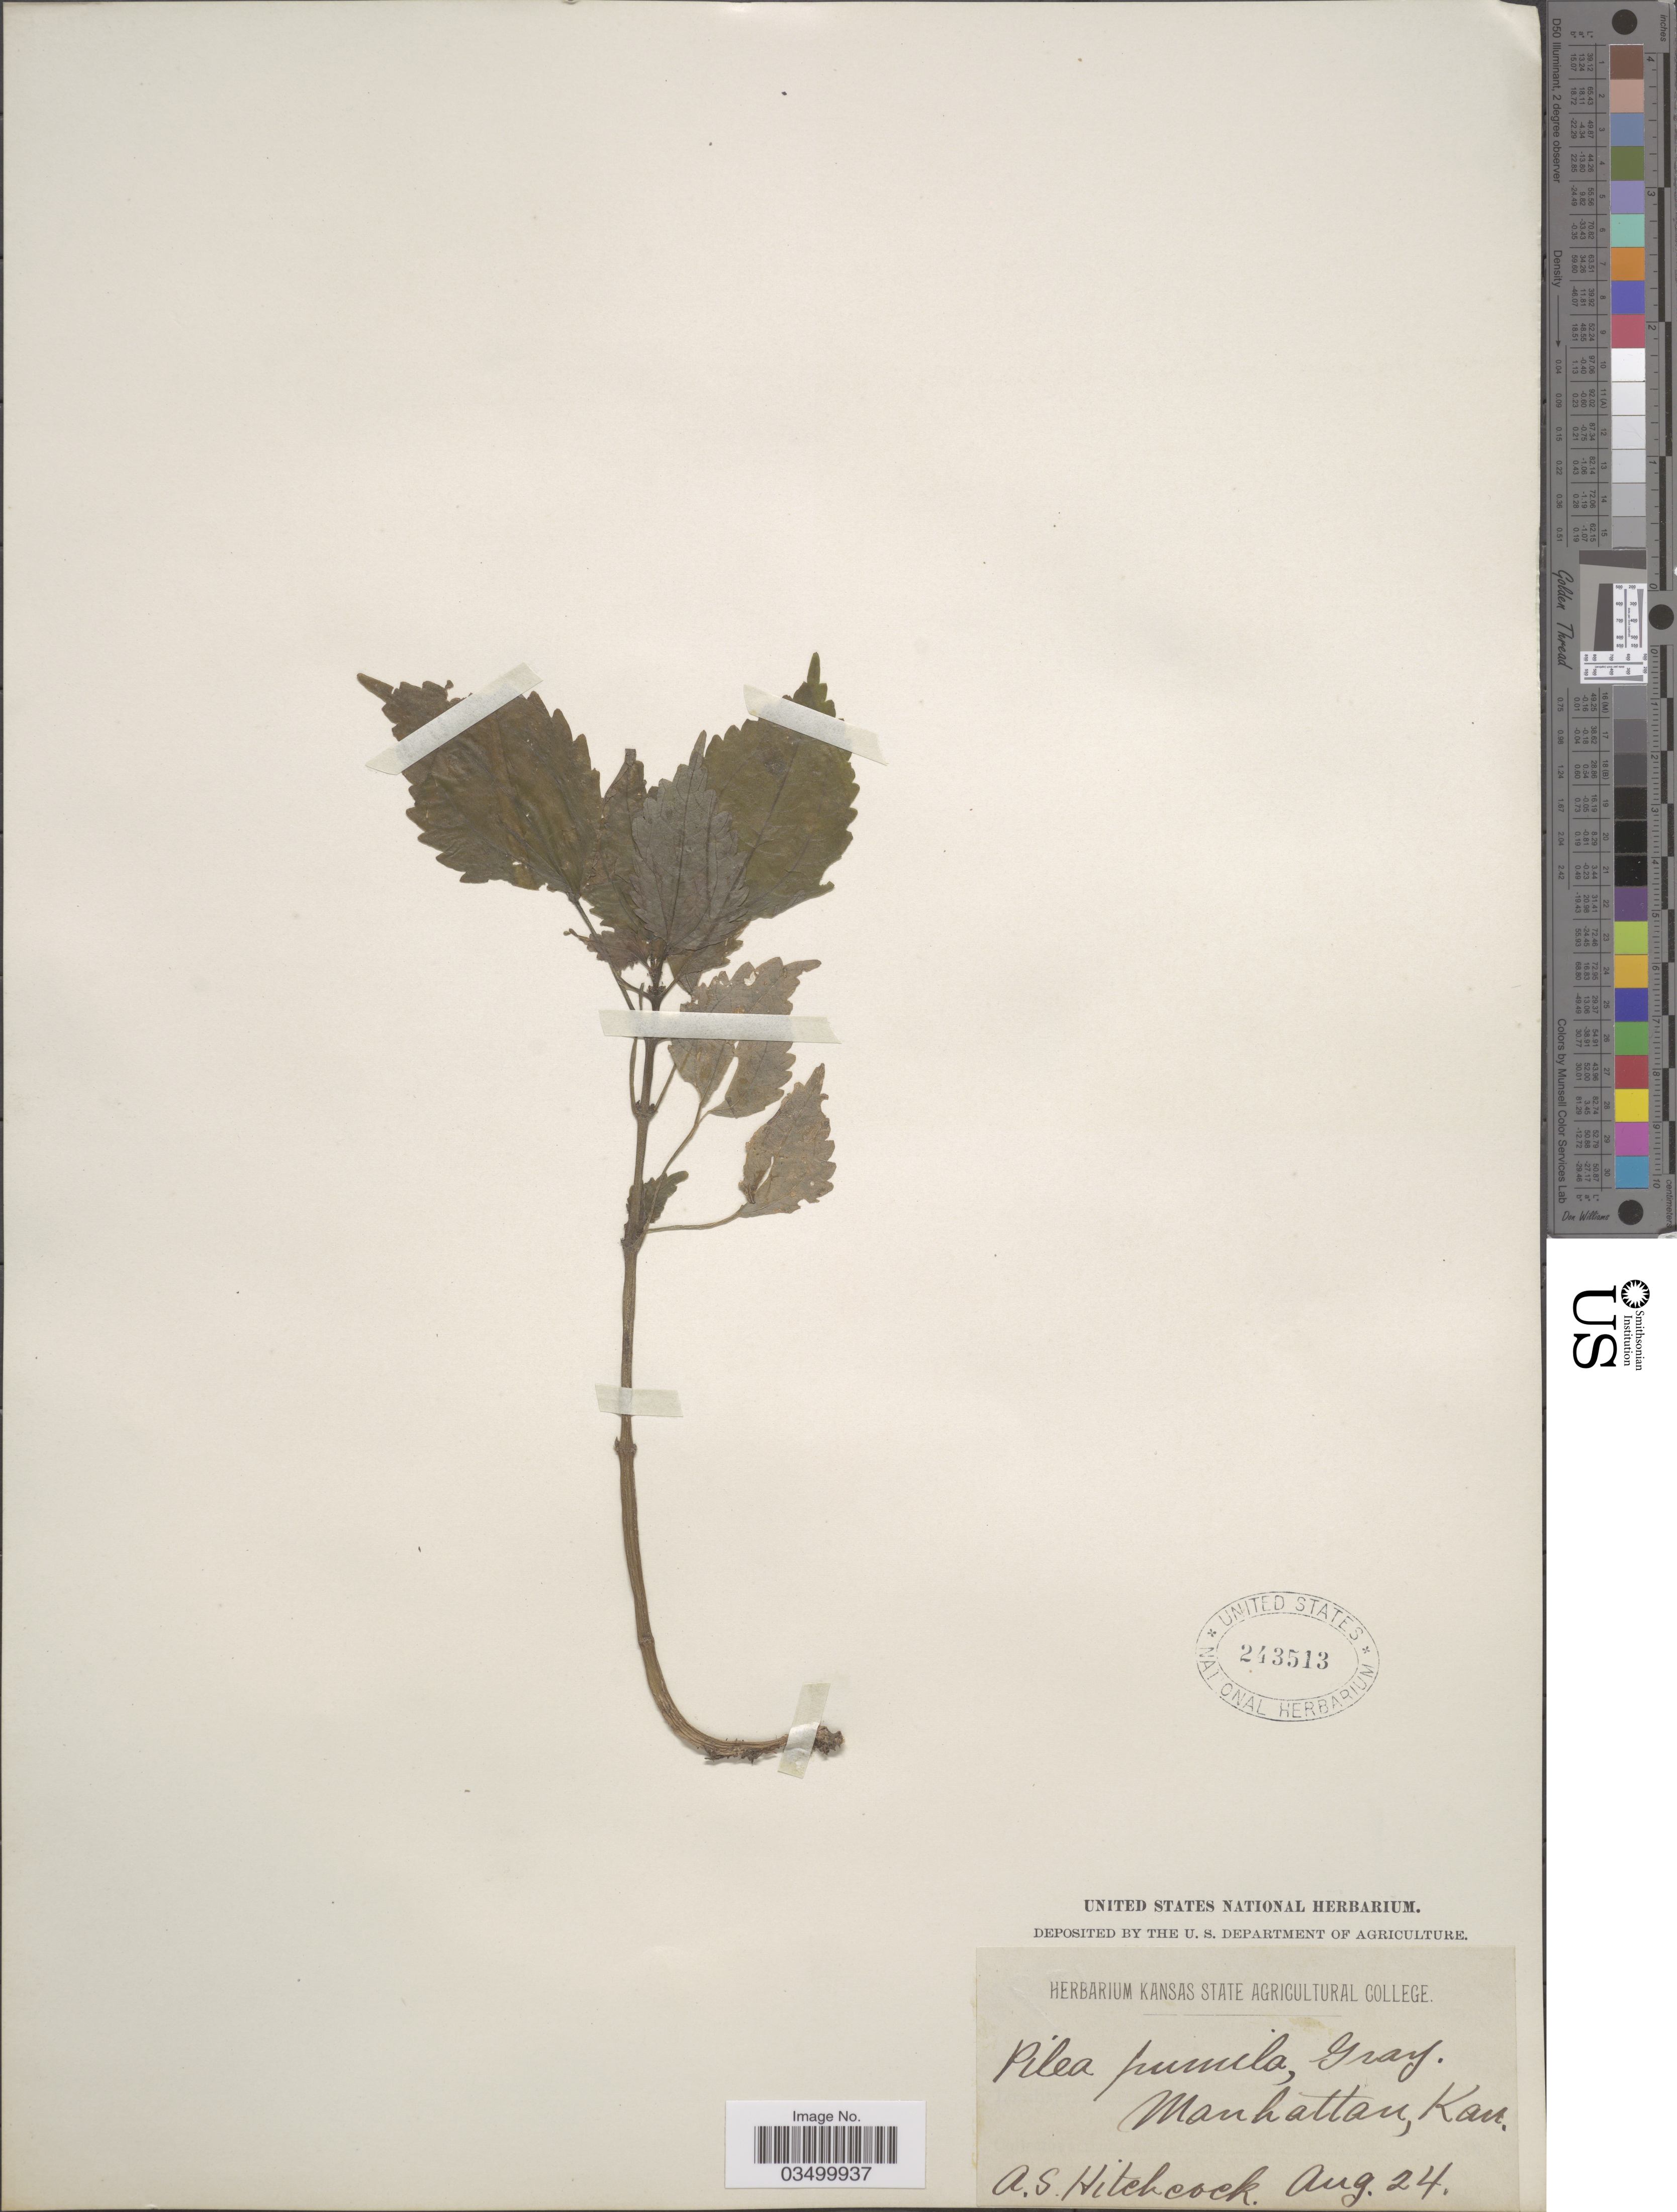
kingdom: Plantae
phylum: Tracheophyta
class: Magnoliopsida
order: Rosales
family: Urticaceae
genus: Pilea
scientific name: Pilea pumila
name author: (L.) A. Gray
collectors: A. S. Hitchcock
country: United States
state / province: Kansas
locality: Manhattan.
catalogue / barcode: US 243513